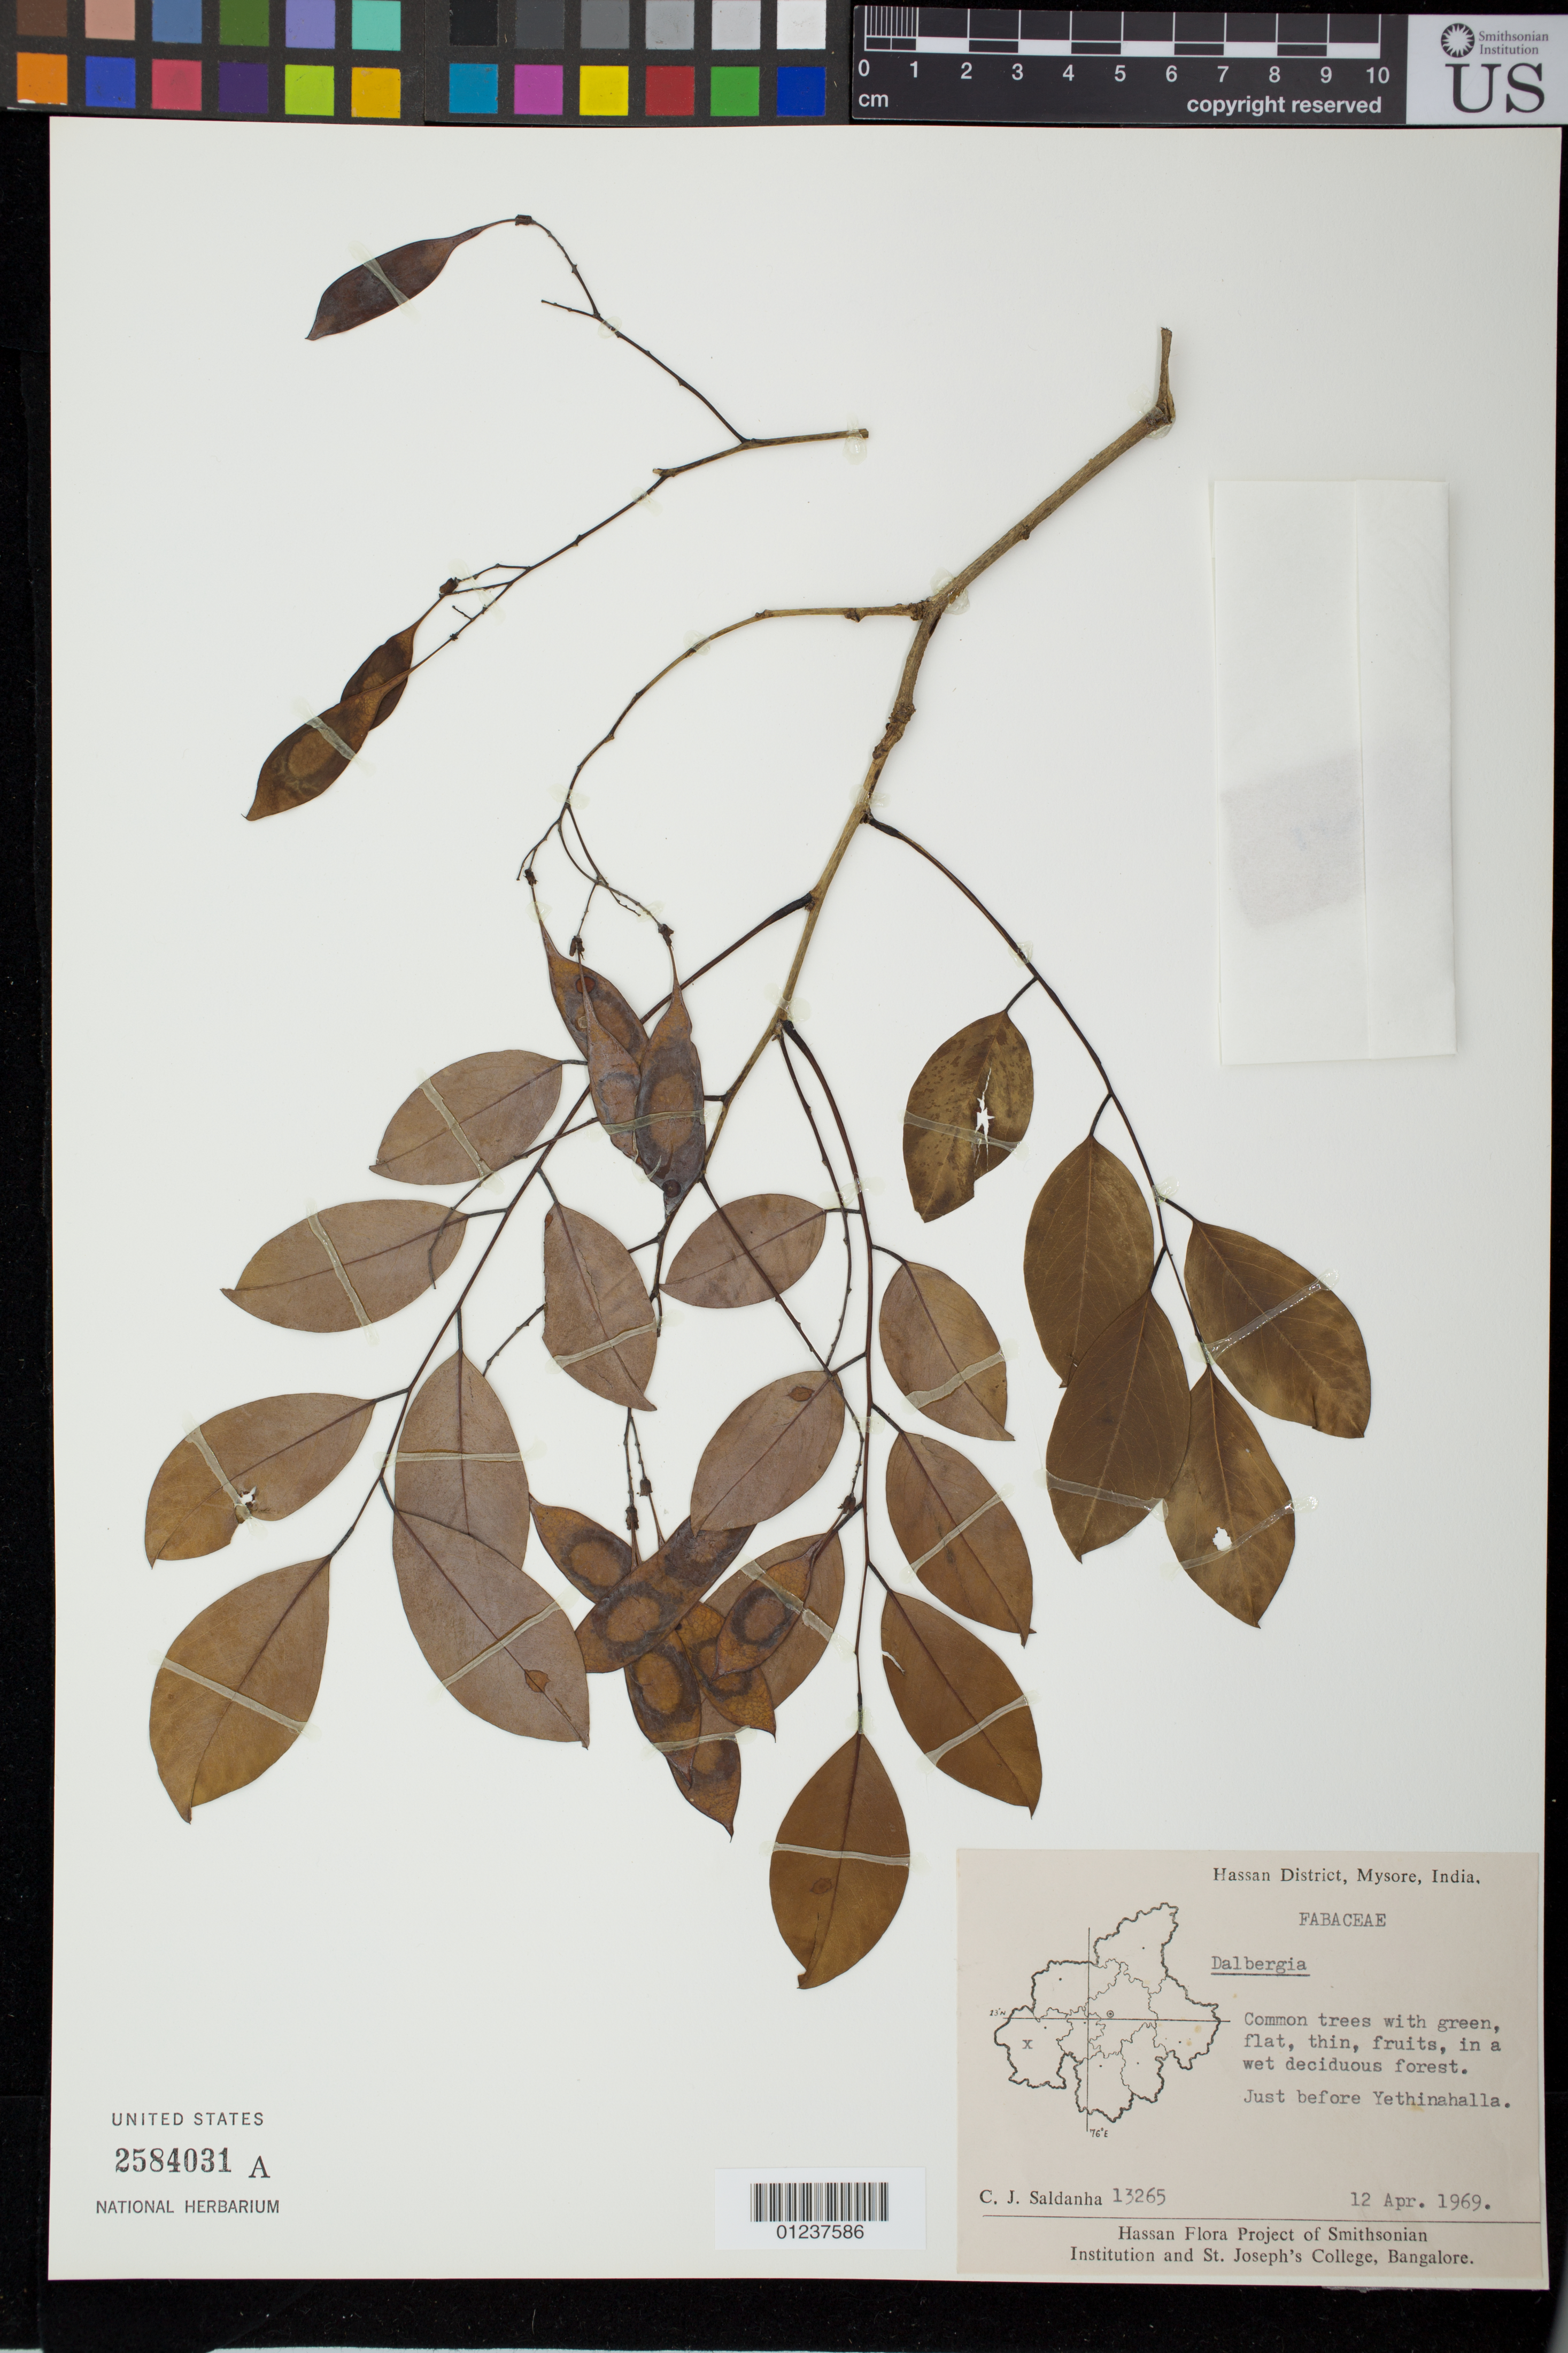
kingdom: Plantae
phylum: Tracheophyta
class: Magnoliopsida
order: Fabales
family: Fabaceae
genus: Dalbergia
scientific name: Dalbergia sp.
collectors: C. J. Saldanha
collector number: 13265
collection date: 1969-04-12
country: India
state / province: Karnataka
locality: Hassan district. Mysore. Just before Yethinahalla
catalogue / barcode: US 2584031A